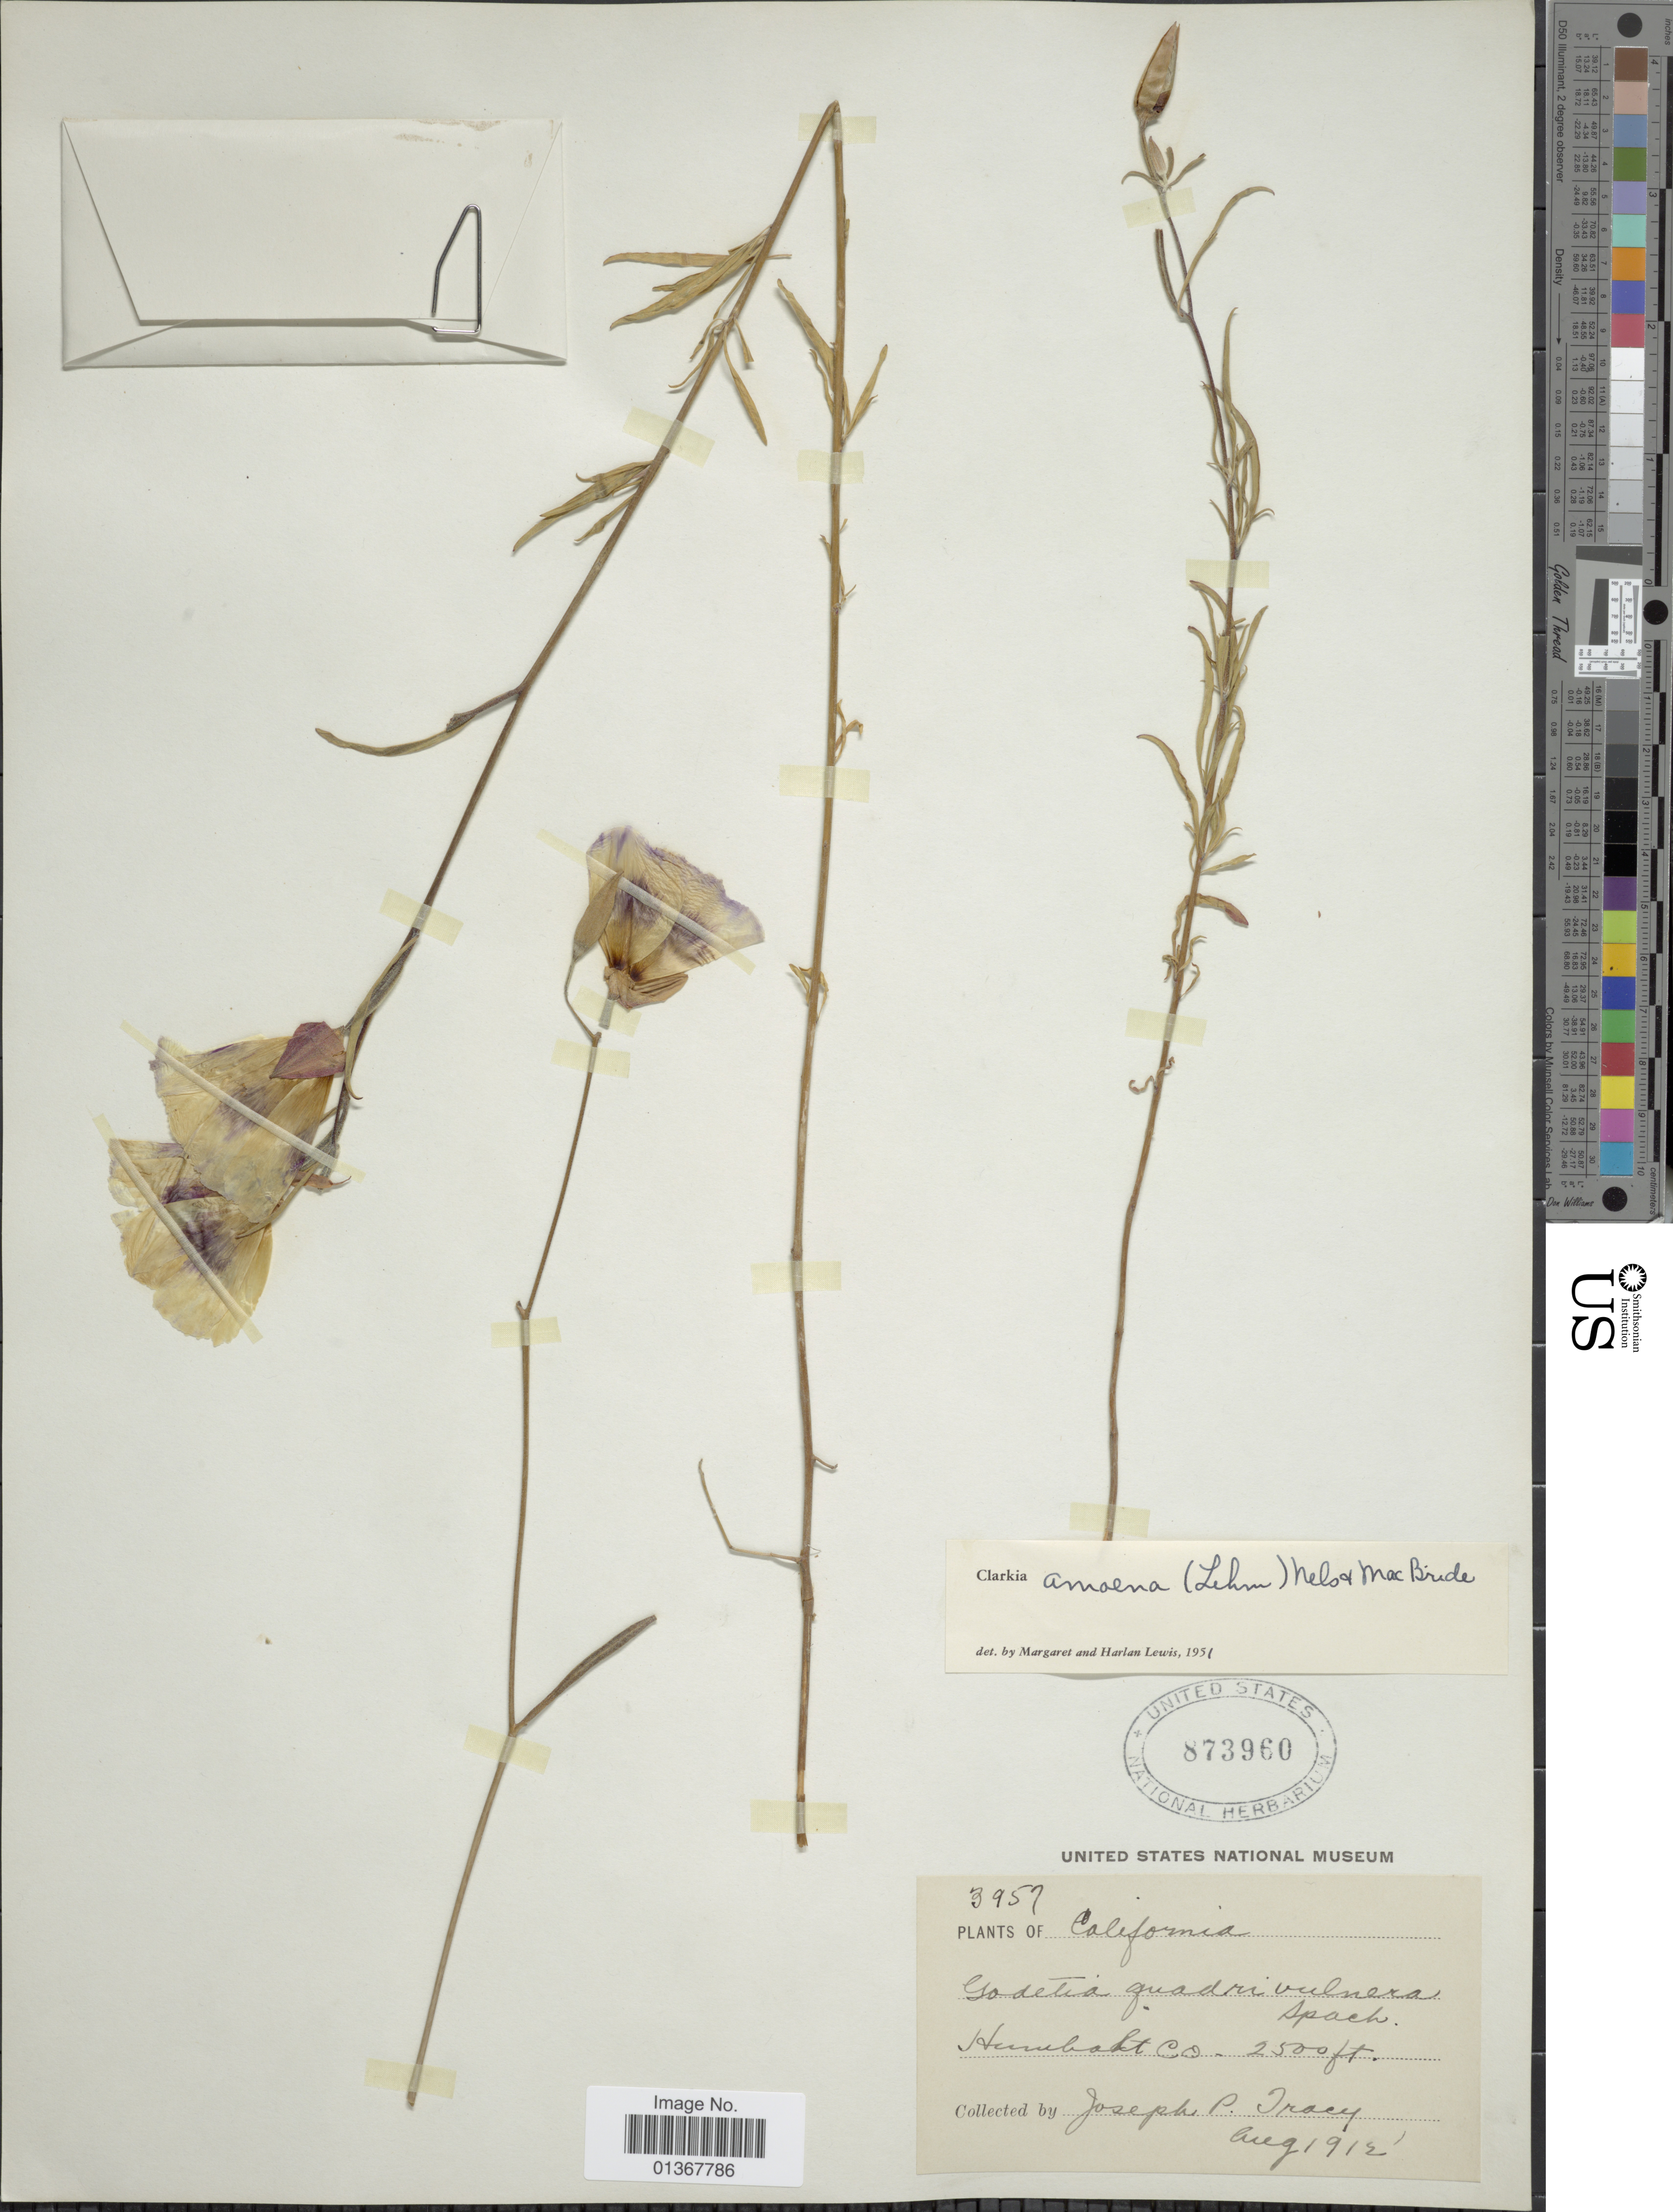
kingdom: Plantae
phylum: Tracheophyta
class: Magnoliopsida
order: Myrtales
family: Onagraceae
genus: Clarkia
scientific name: Clarkia amoena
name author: (Lehm.) A. Nelson & J.F. Macbr.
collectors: J. Tracey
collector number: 3957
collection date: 1912-08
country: United States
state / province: California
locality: Humbalt Co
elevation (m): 762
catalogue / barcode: US 873960